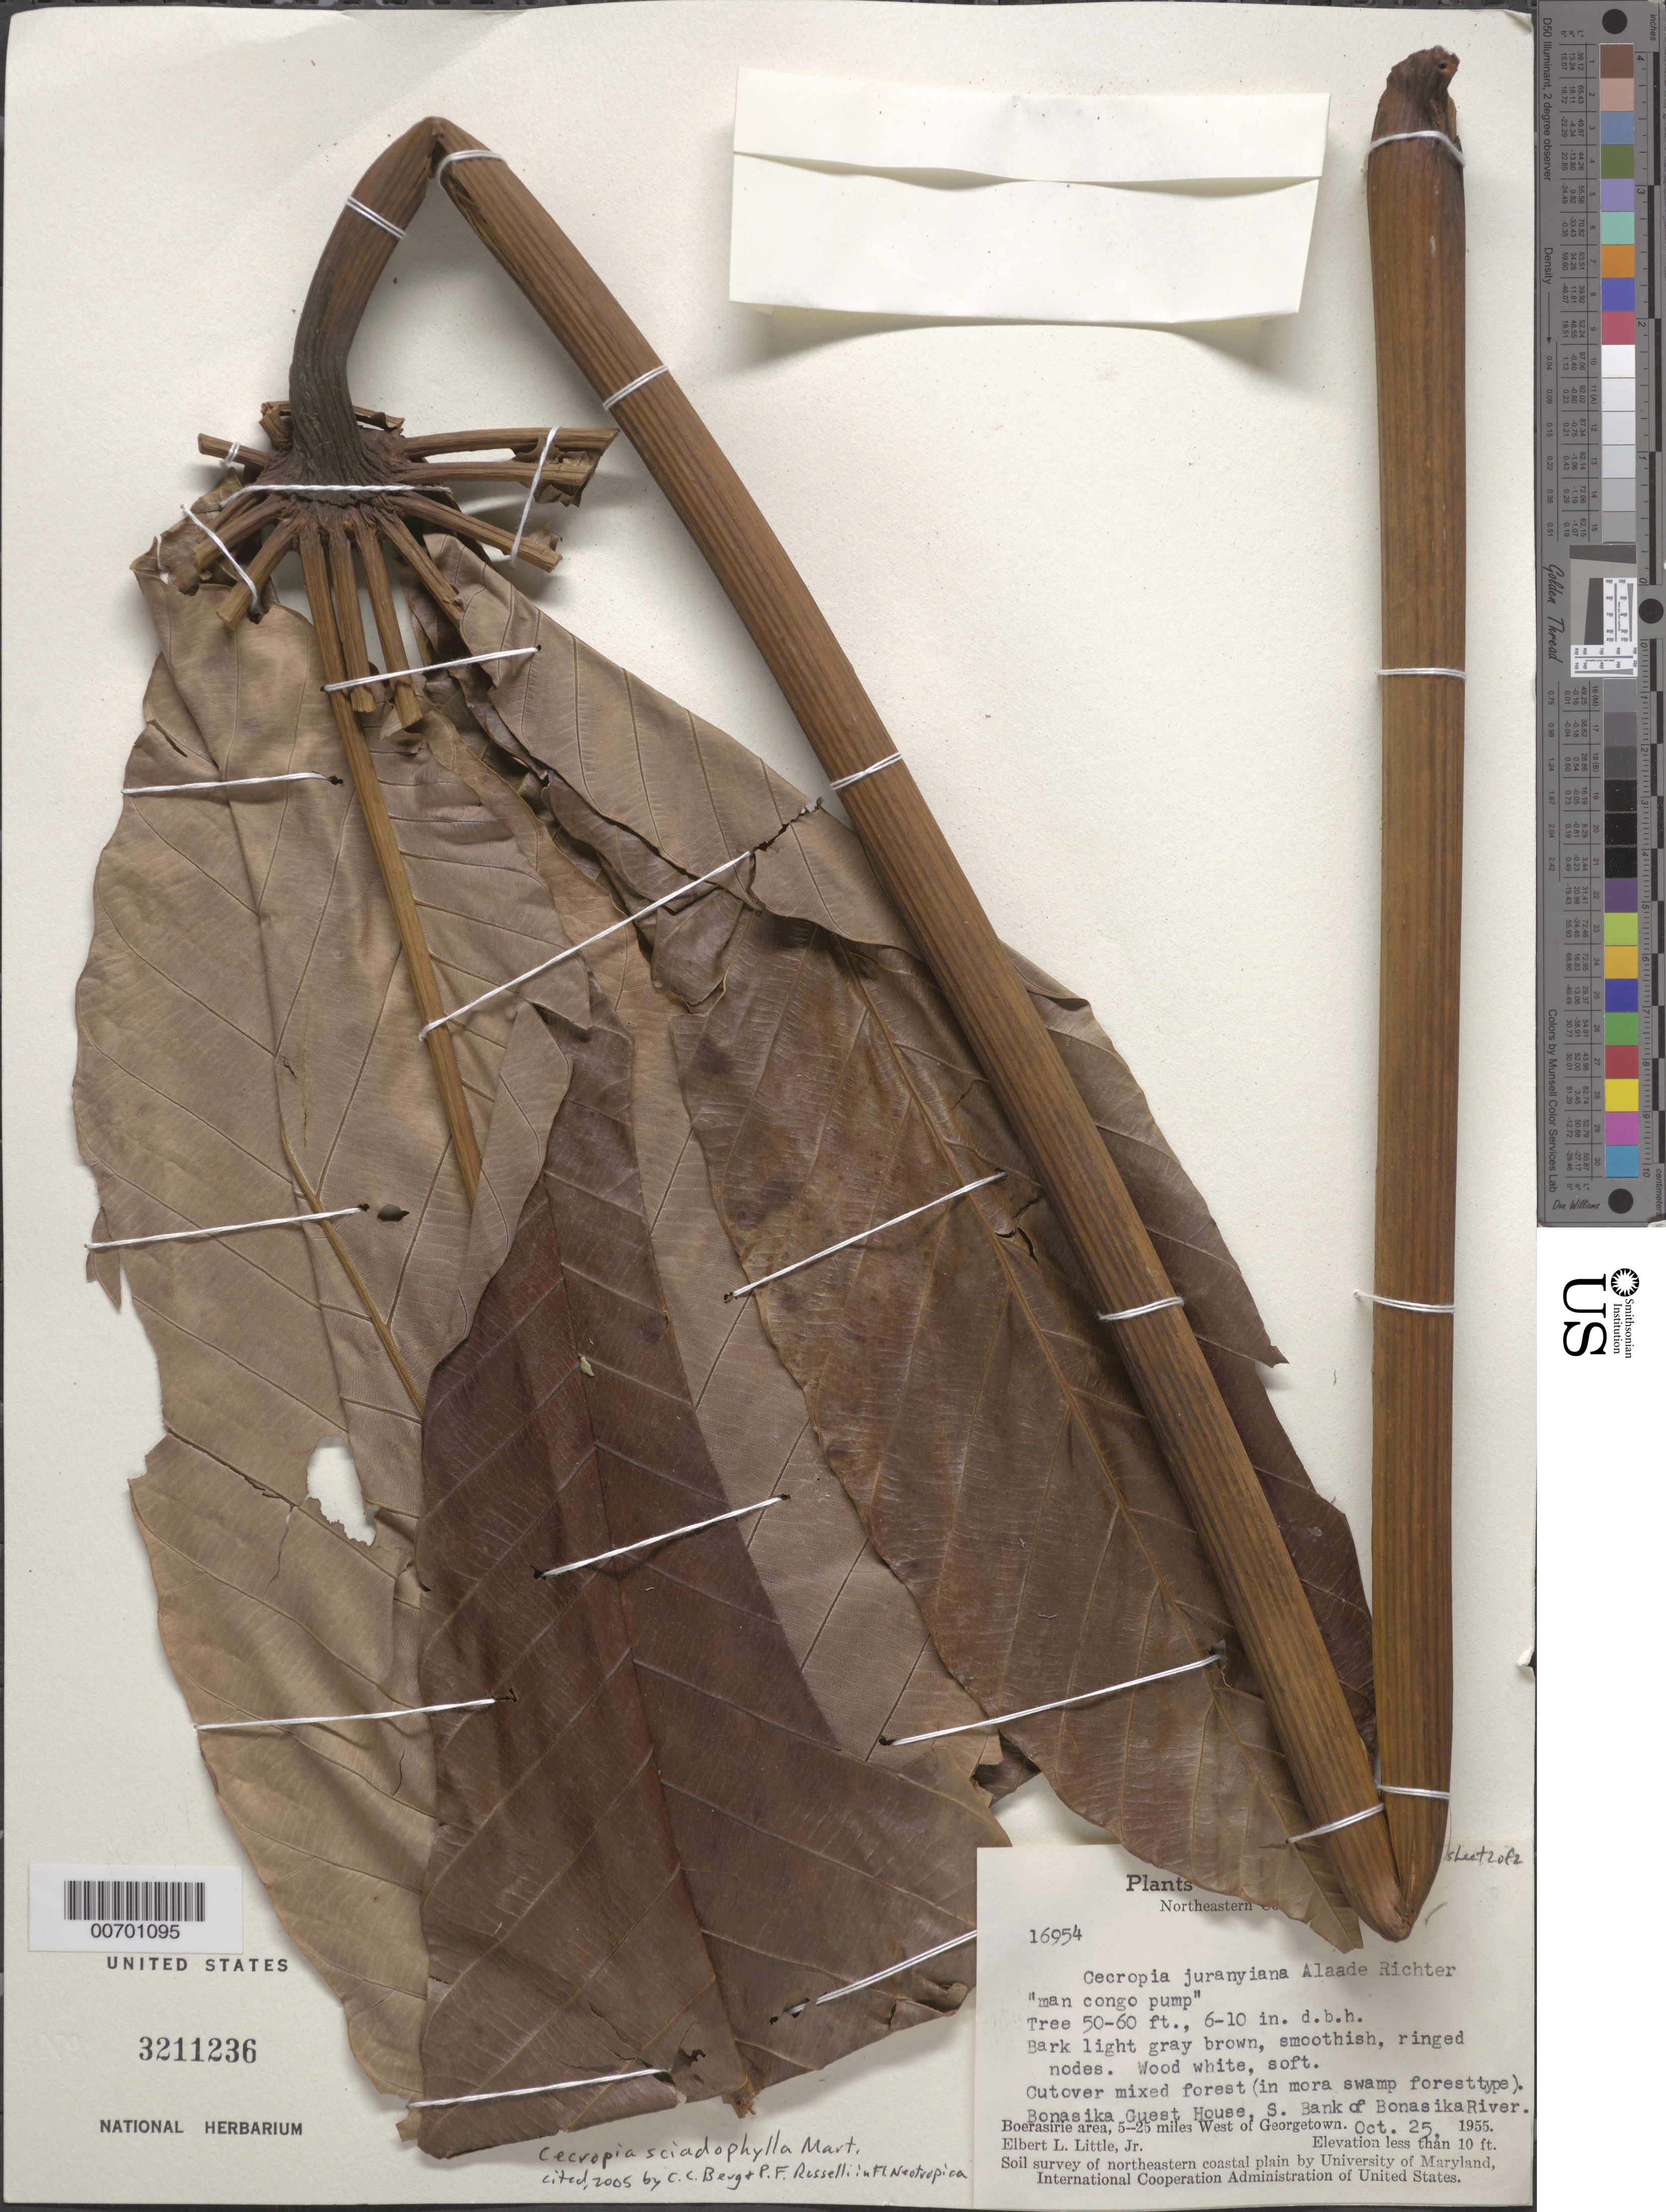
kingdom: Plantae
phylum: Tracheophyta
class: Magnoliopsida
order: Rosales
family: Urticaceae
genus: Cecropia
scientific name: Cecropia sciadophylla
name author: Mart.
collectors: E. L. Little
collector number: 16954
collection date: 1955-10-25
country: Guyana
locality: Northeastern !. Bonasika Guest House, S. Bank of Bonasika River. Boerasirie area, 5-25 miles West of Georgetown.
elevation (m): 3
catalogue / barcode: US 3211236